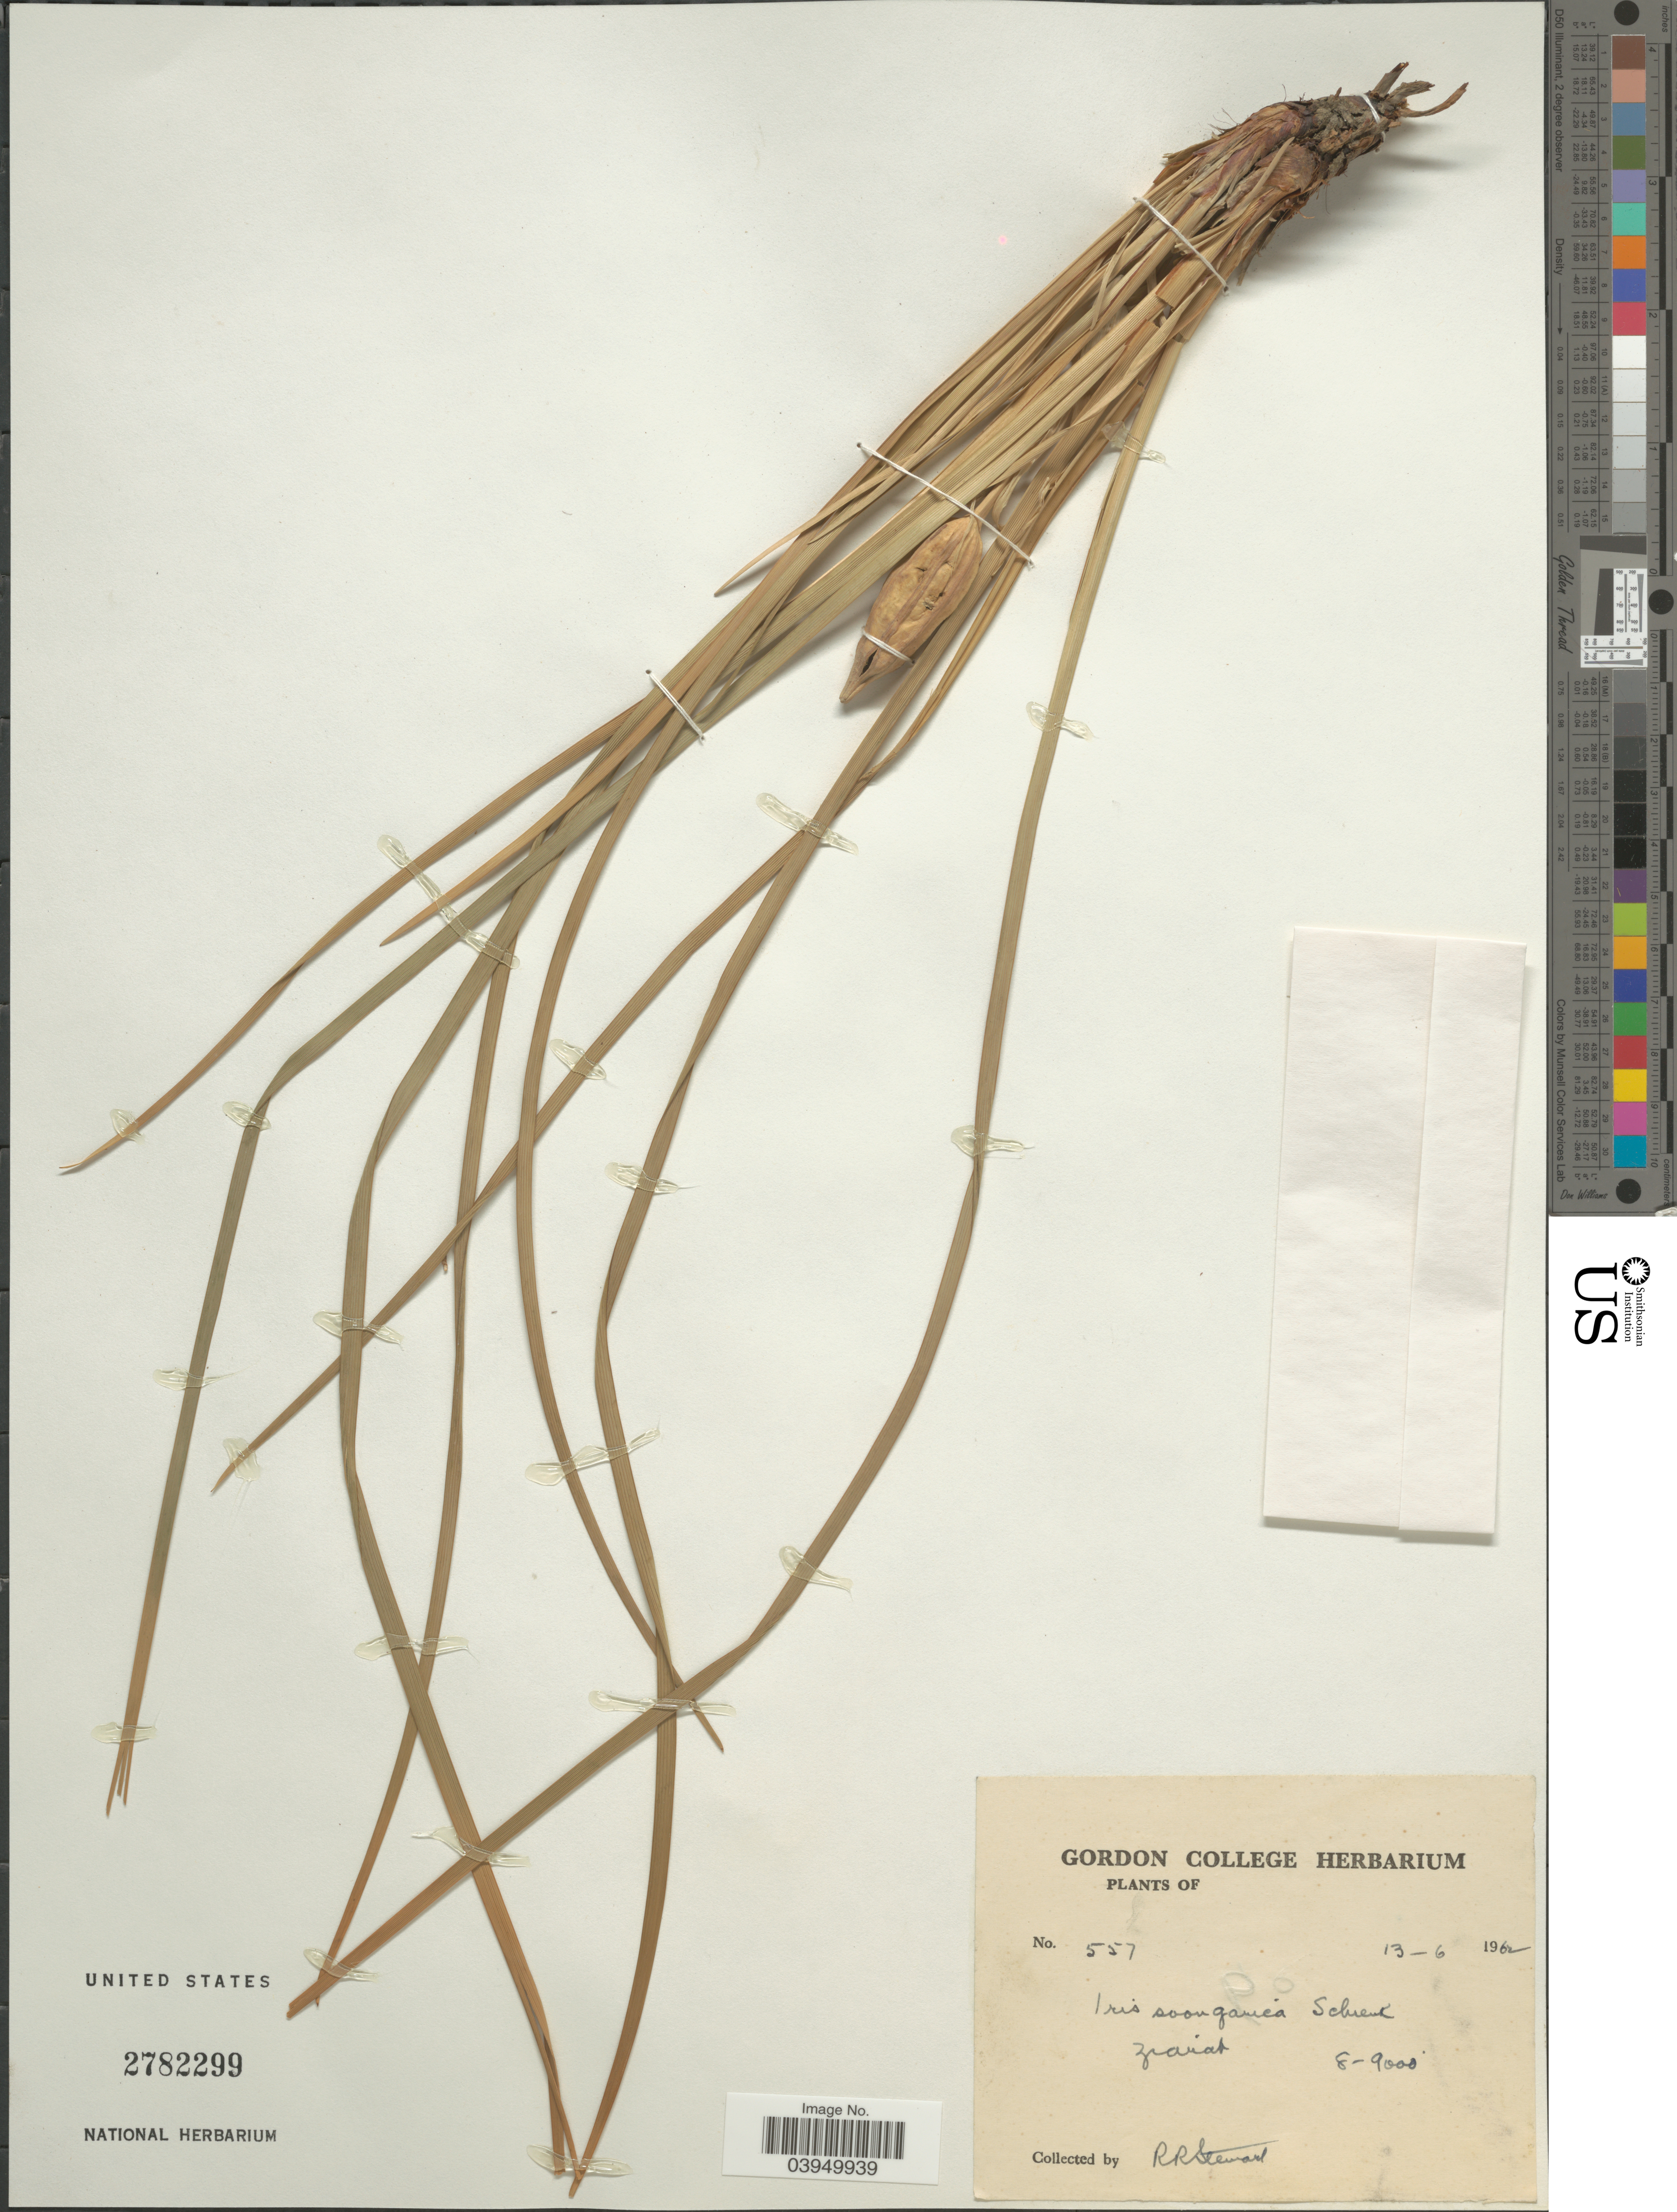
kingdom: Plantae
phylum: Tracheophyta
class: Liliopsida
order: Asparagales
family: Iridaceae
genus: Iris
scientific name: Iris songarica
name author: Schrenk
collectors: R. Stewart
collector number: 557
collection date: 1962-06-13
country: Pakistan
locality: Ziarat.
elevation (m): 244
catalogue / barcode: US 2782299